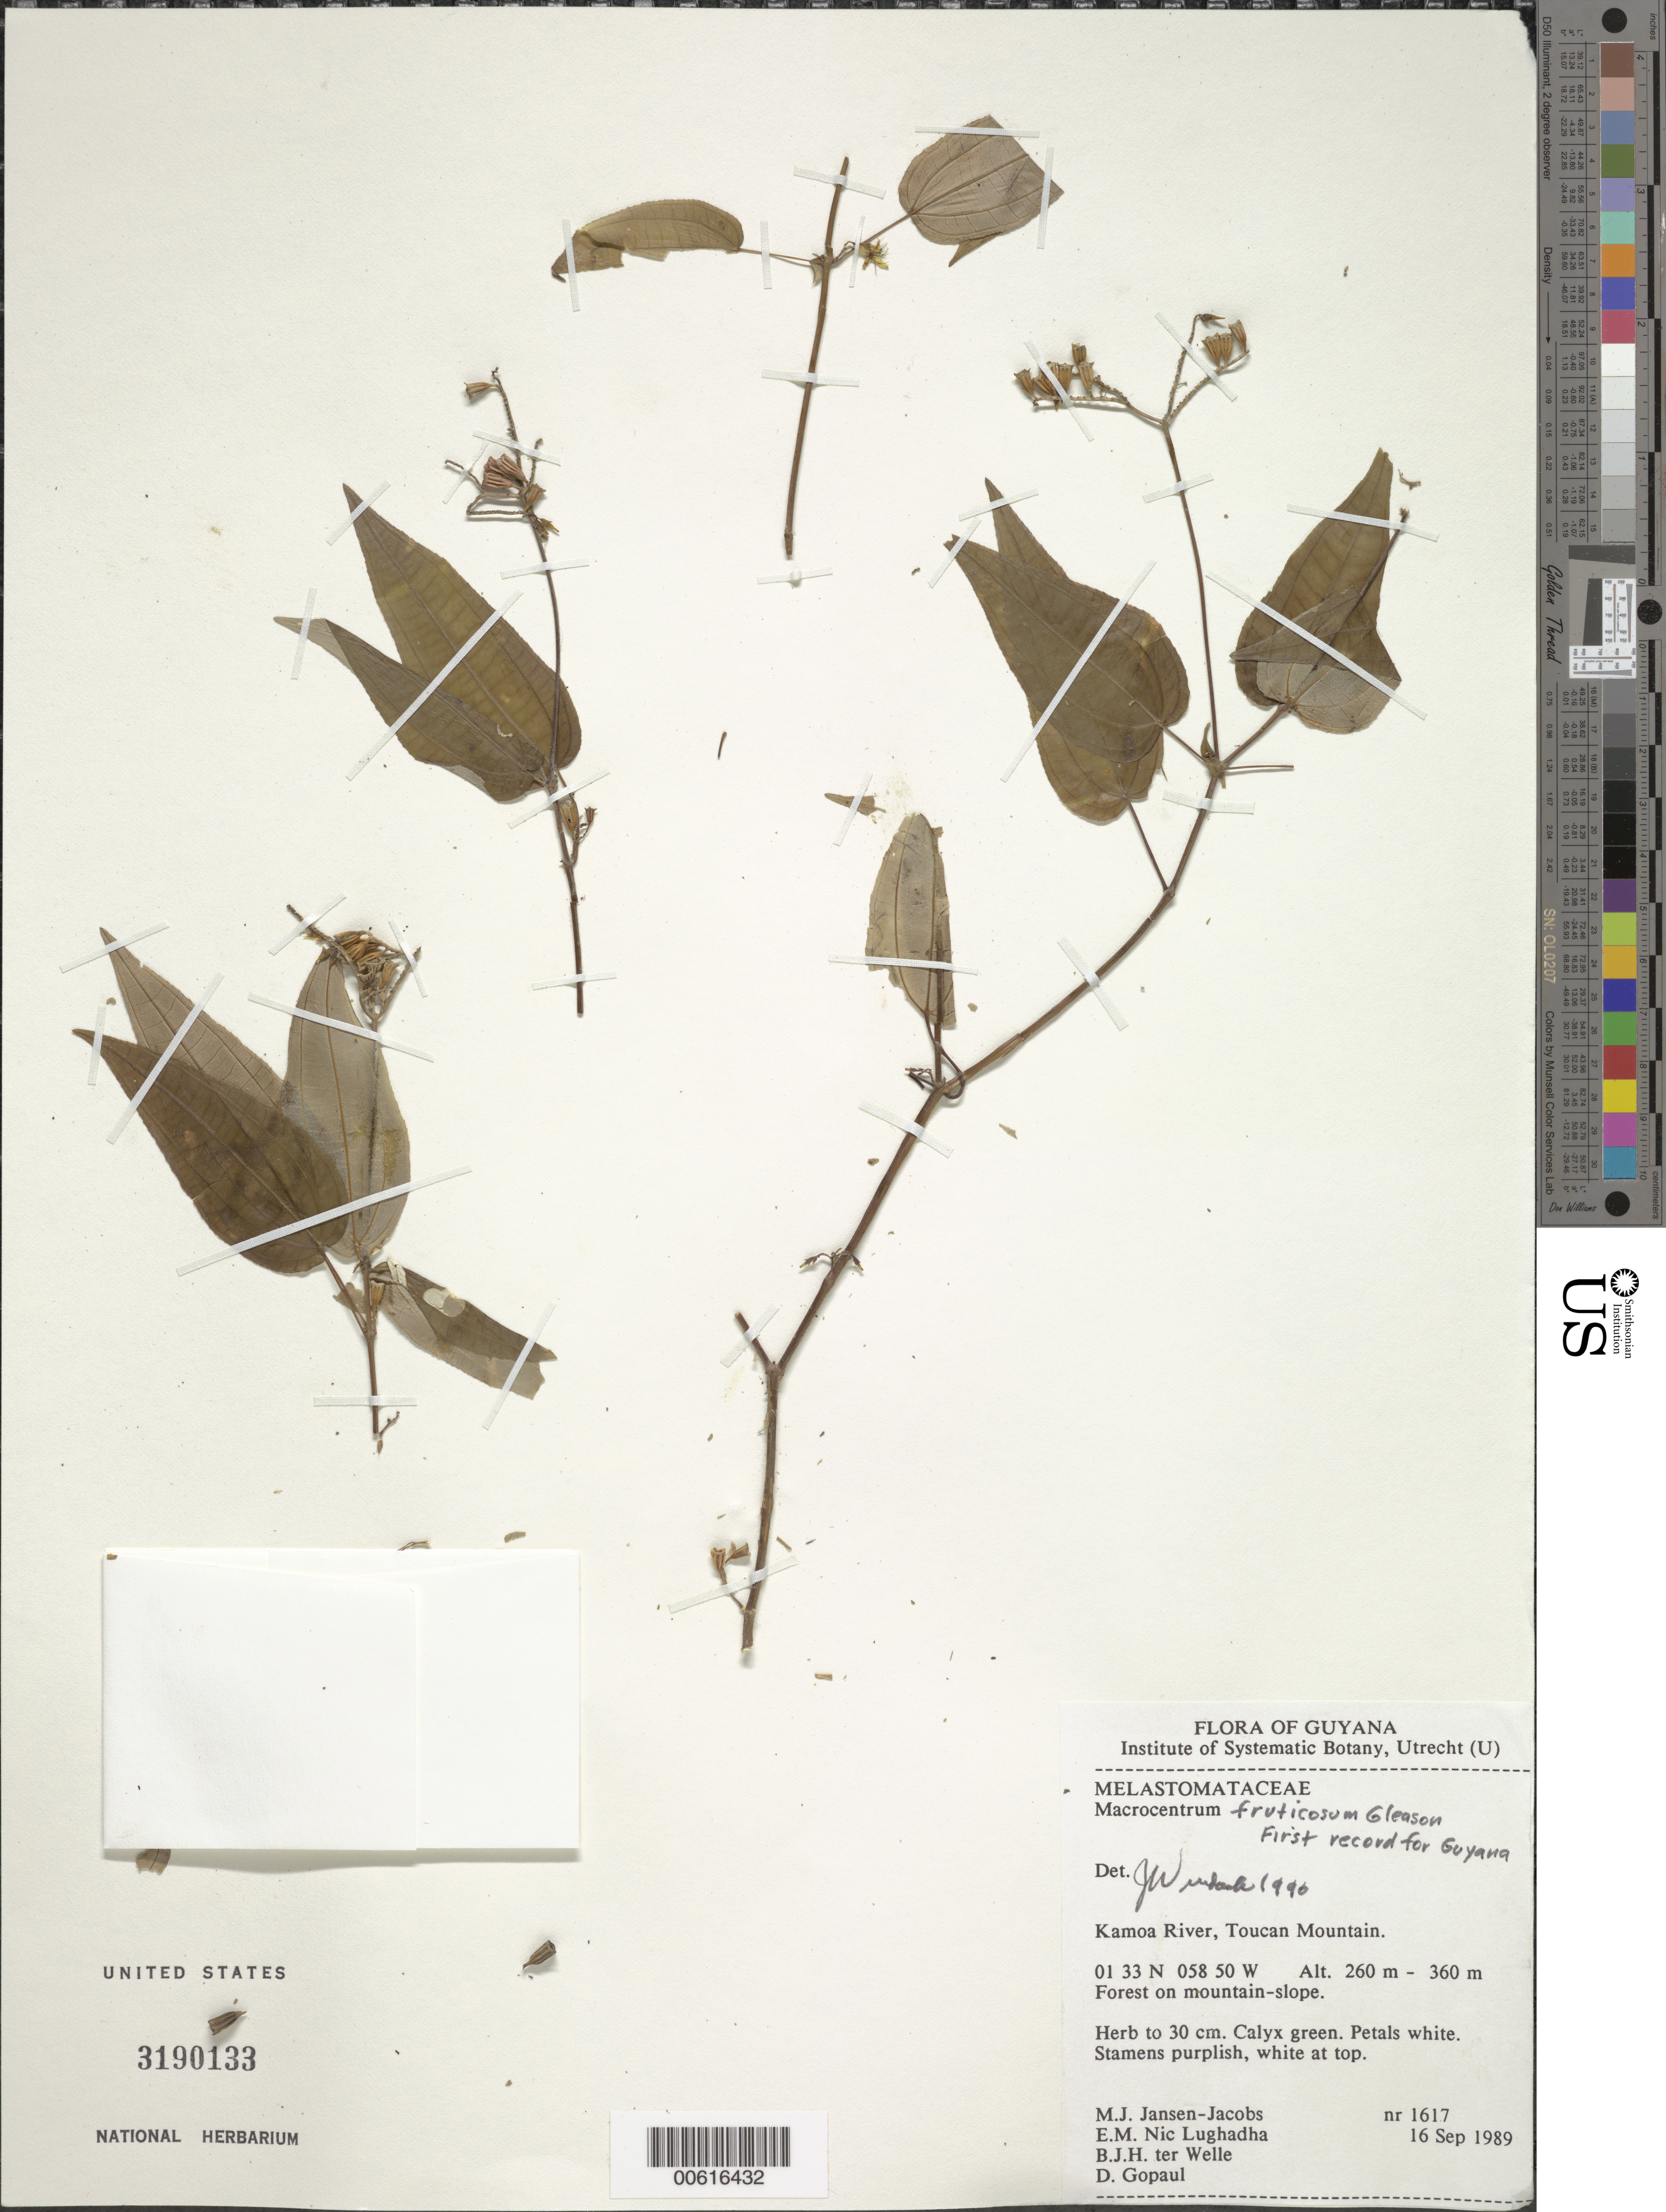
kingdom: Plantae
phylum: Tracheophyta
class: Magnoliopsida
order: Myrtales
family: Melastomataceae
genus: Macrocentrum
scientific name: Macrocentrum fruticosum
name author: Gleason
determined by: Wurdack, John J., (US), US (UNITED STATES)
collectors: M. J. Jansen-Jacobs, E. Nic Lughadha, B. Welle & D. Gopaul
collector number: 1617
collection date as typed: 16-Sep-89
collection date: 1989-09-16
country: Guyana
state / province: U. Takutu-U. Essequibo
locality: Toucan Mountain, Kamoa River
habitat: Forest on mountain slope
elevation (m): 260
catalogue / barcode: US 3190133